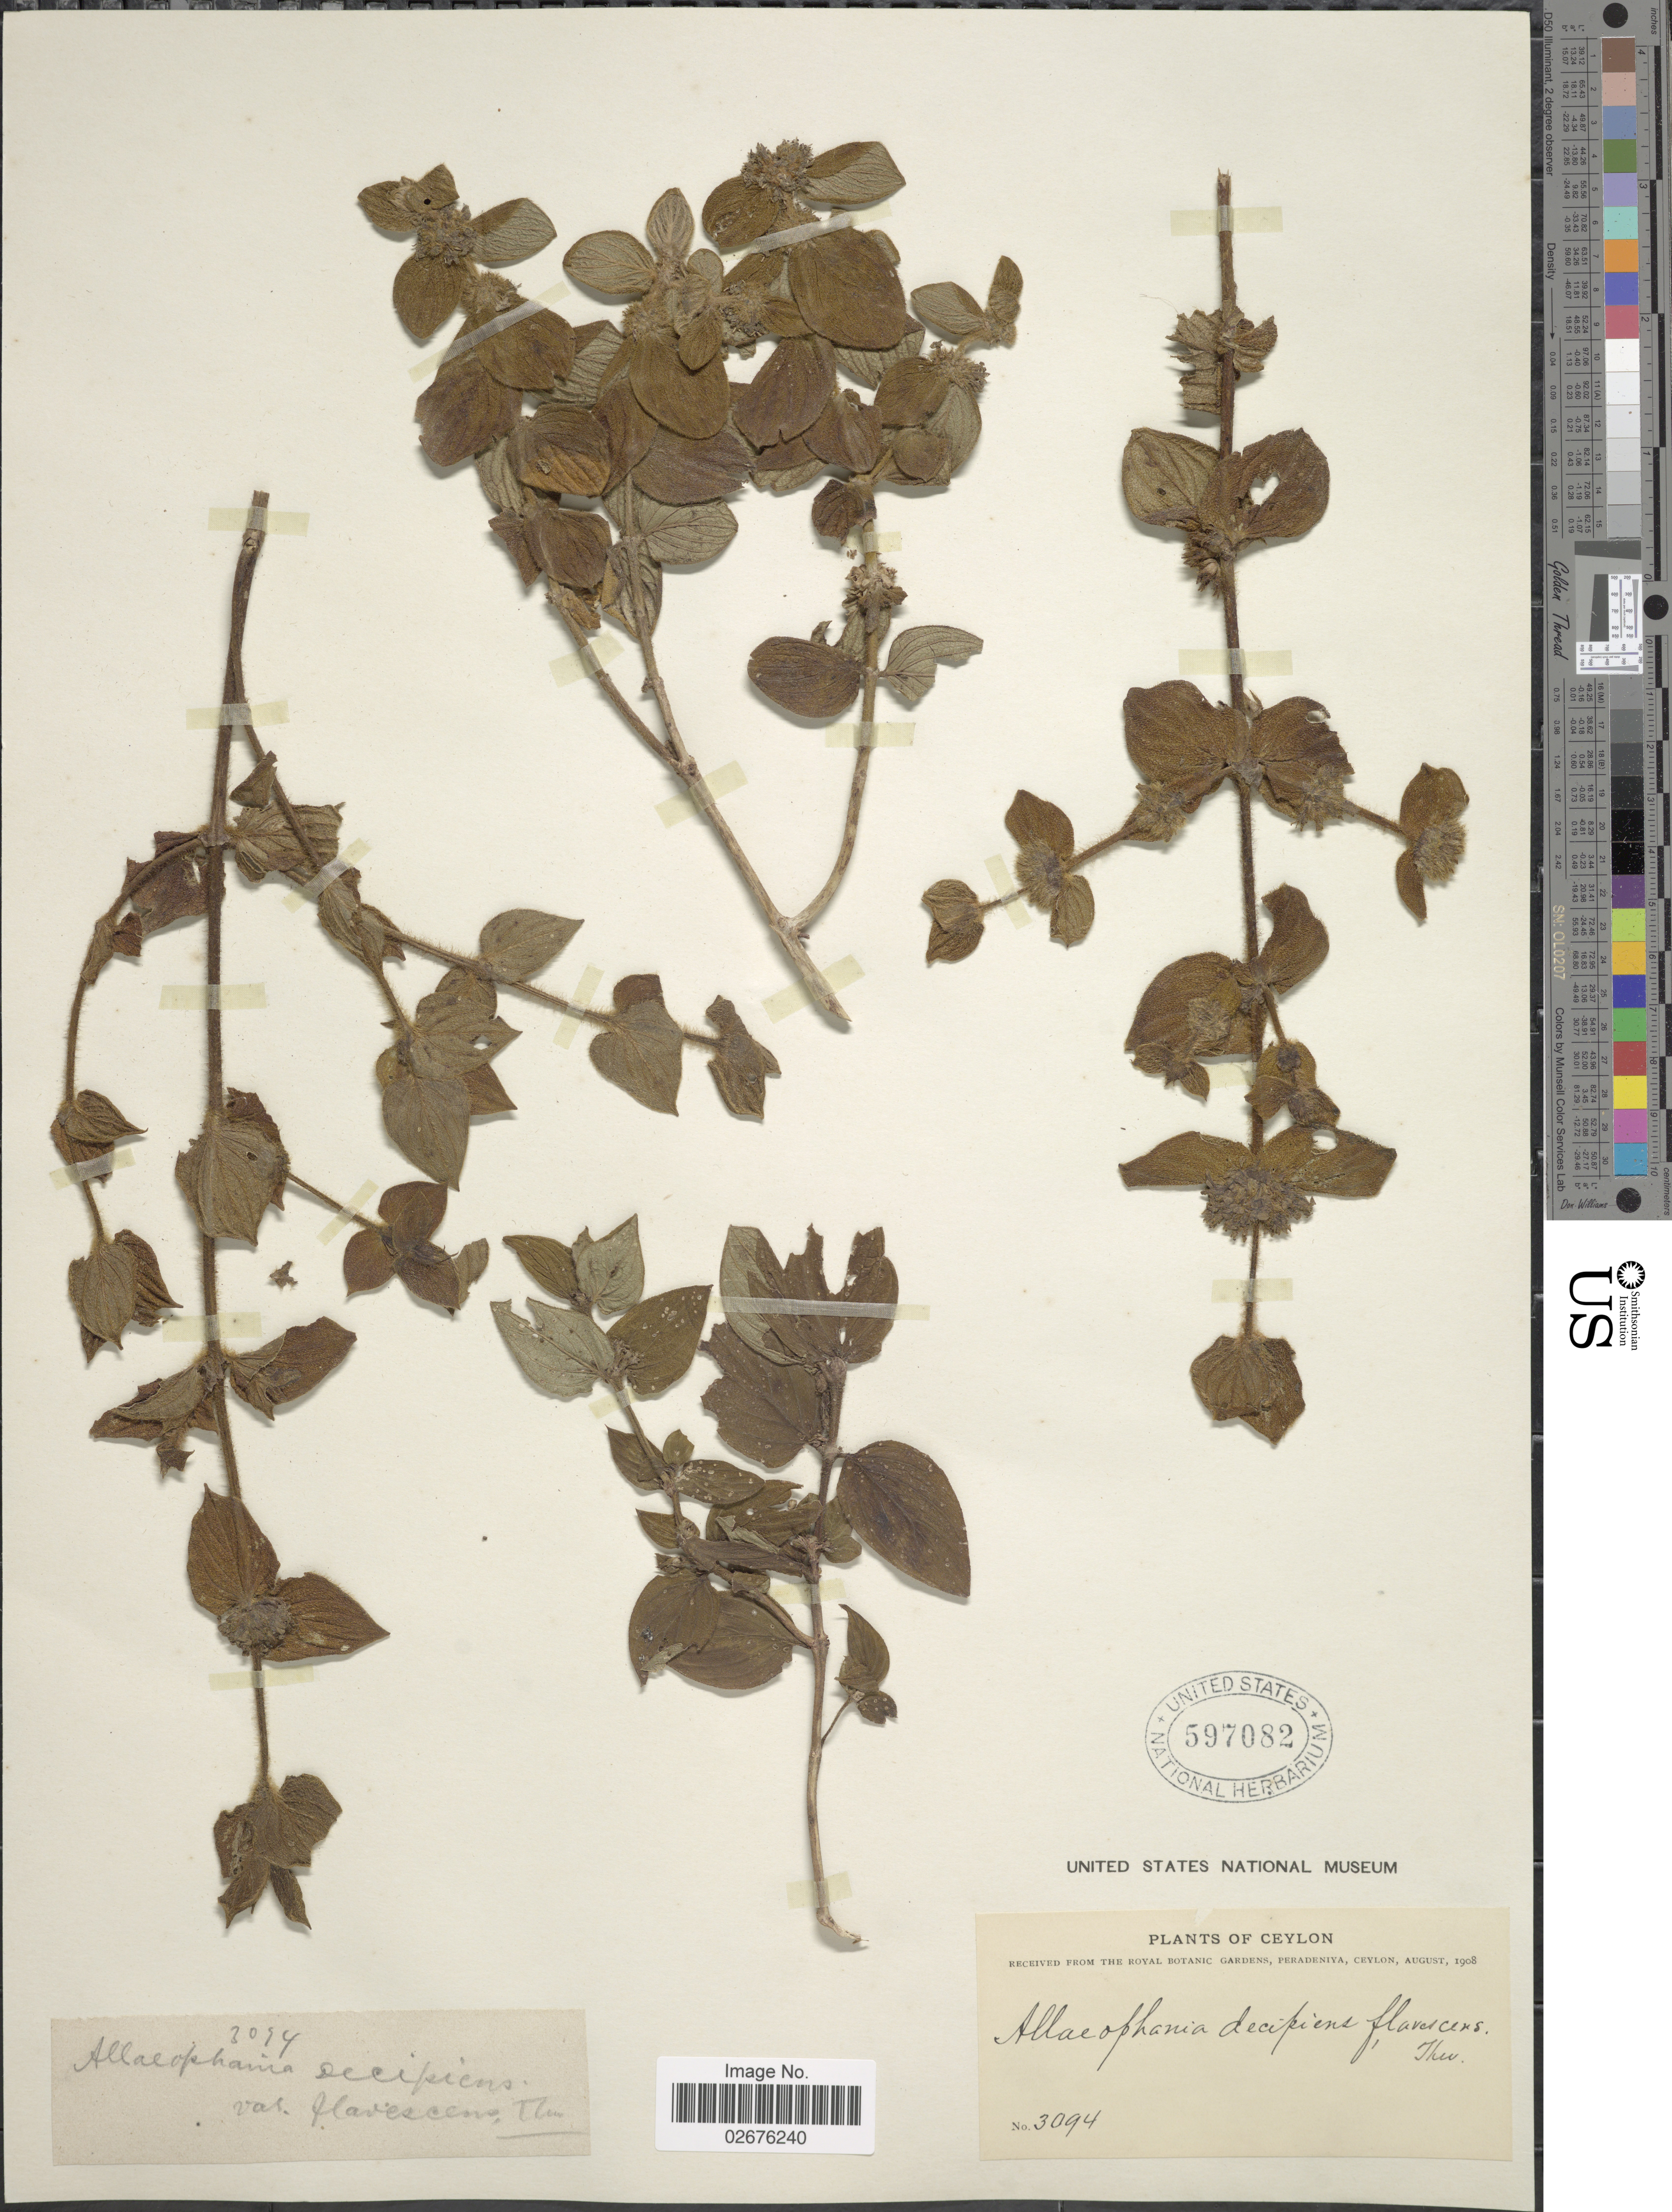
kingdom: Plantae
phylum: Tracheophyta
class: Magnoliopsida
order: Gentianales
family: Rubiaceae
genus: Allaeophania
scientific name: Allaeophania decipiens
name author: Thwaites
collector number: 3094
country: Sri Lanka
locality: Ceylon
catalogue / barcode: US 597082